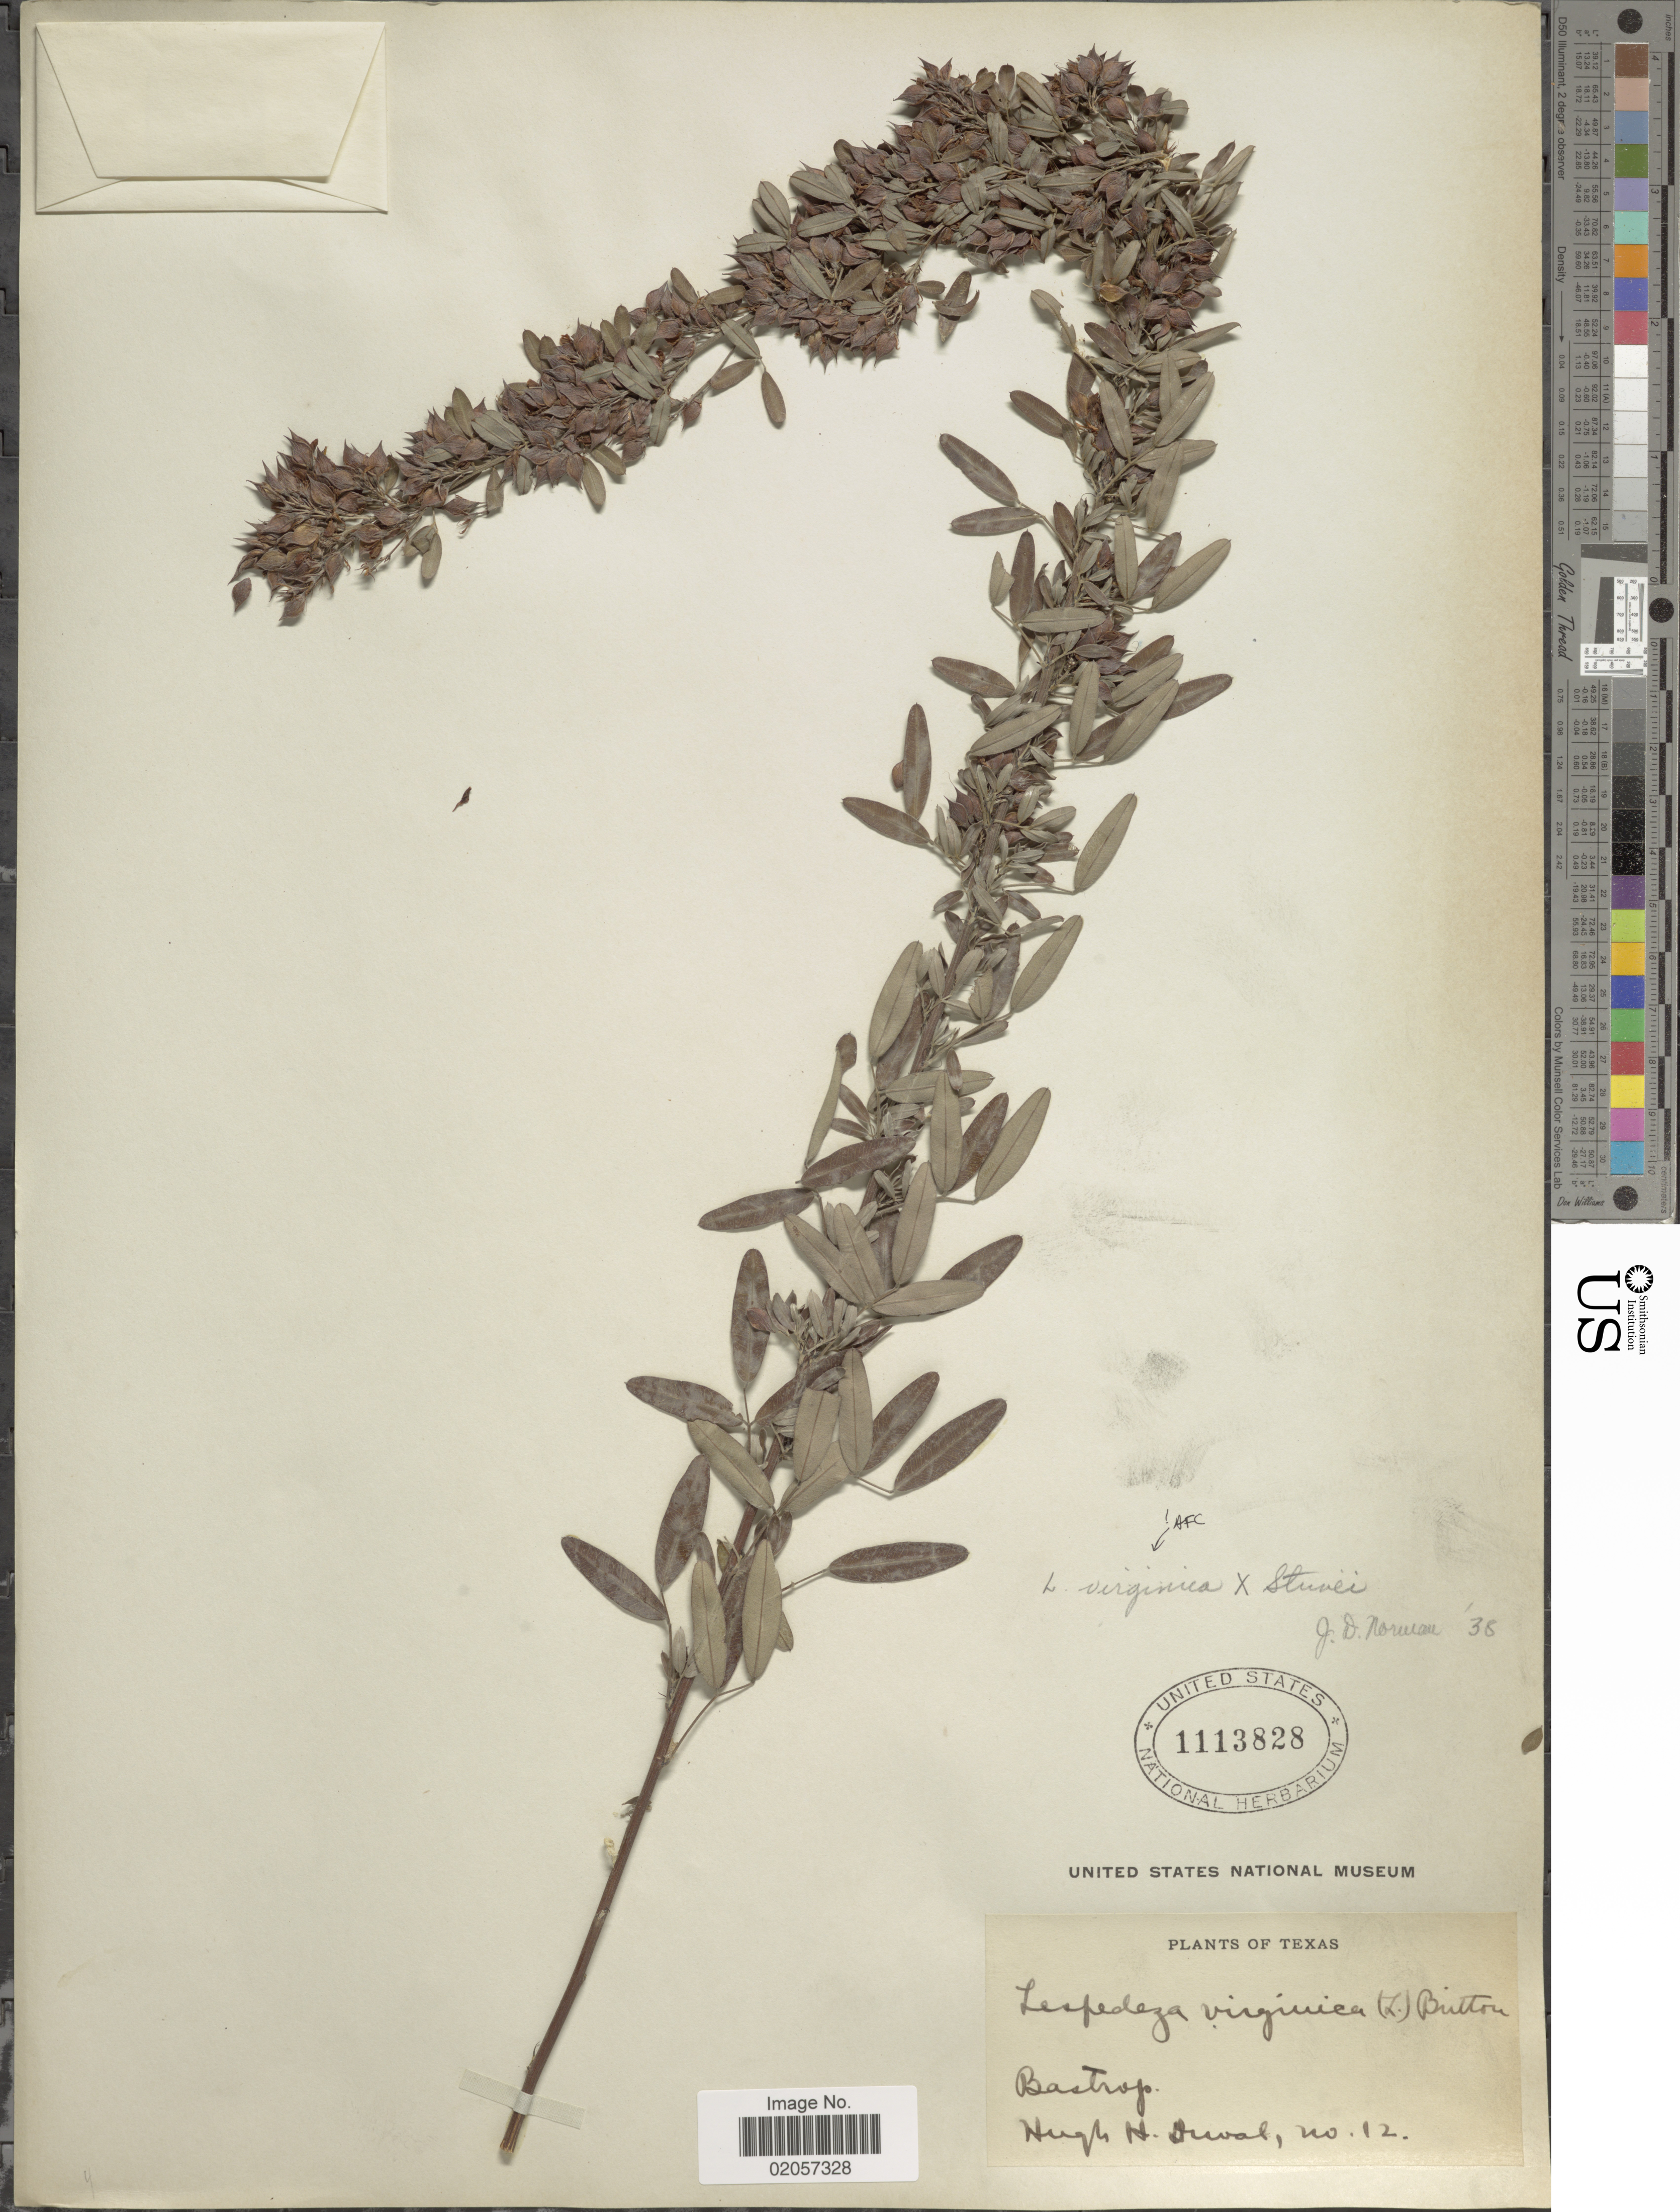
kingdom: Plantae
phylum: Tracheophyta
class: Magnoliopsida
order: Fabales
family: Fabaceae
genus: Lespedeza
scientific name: Lespedeza virginica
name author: (L.) Britton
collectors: H. Duval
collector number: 12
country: United States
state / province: Texas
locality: Texas, Bastrop.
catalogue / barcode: US 1113828